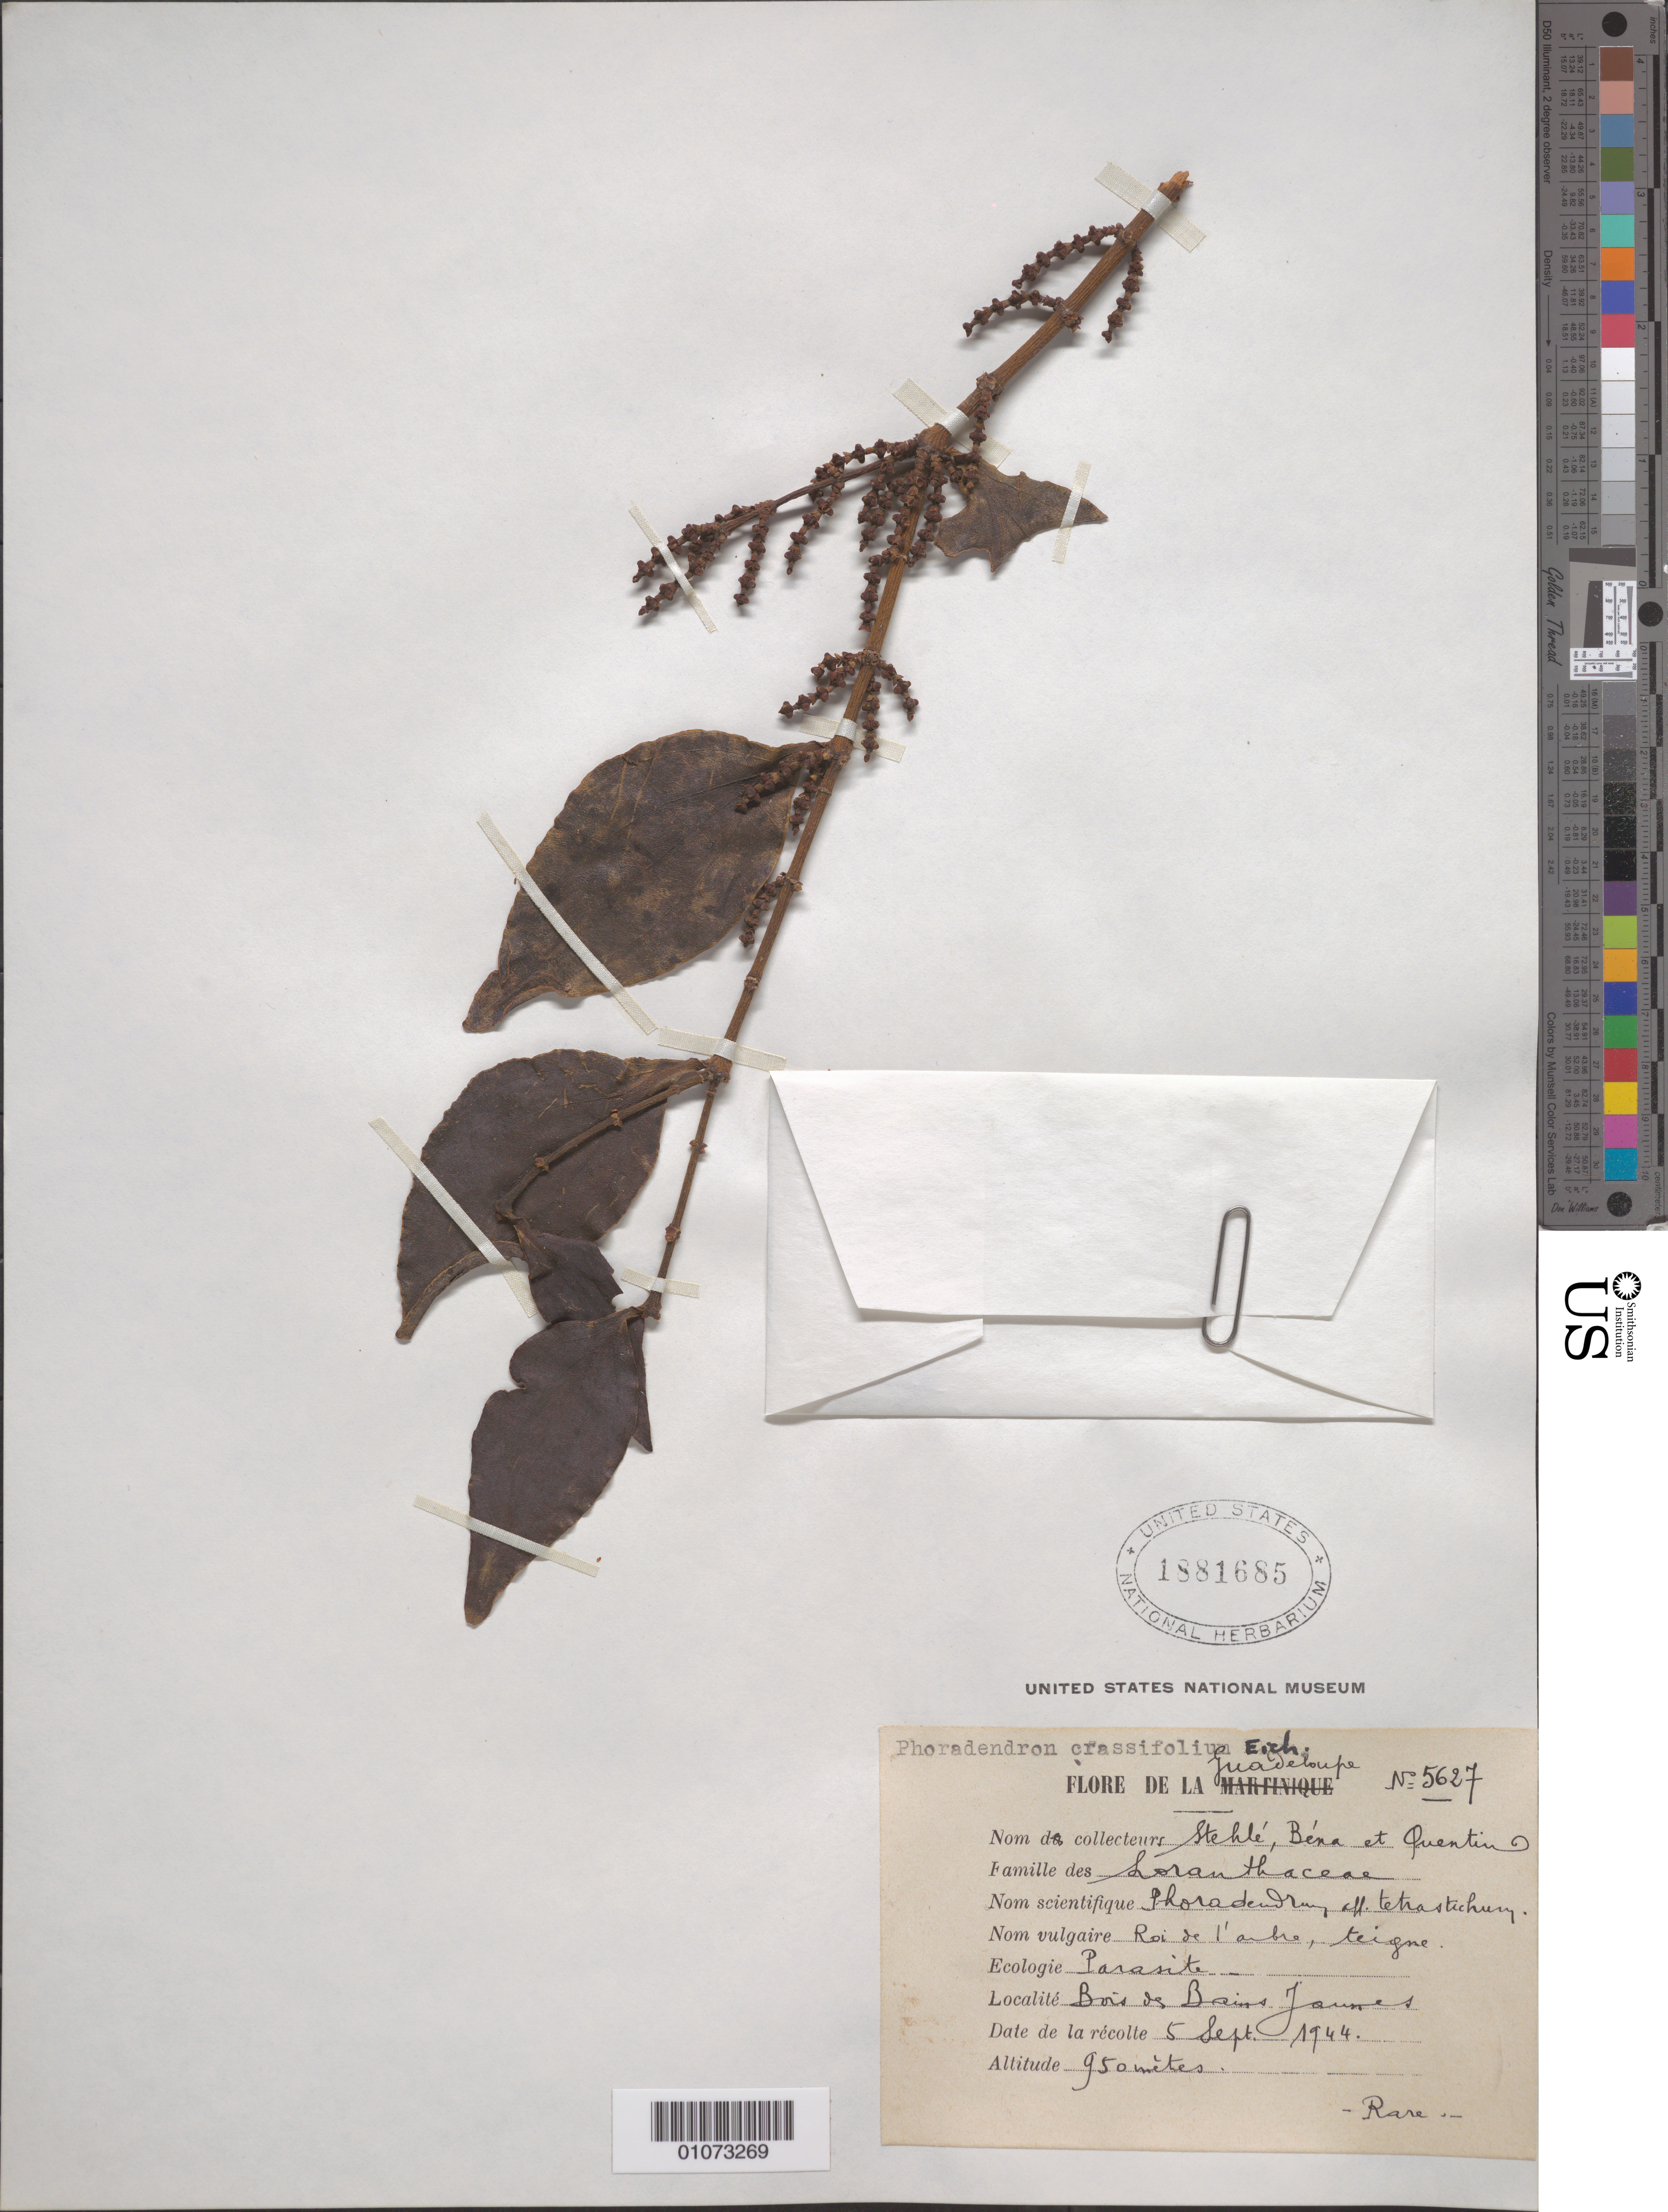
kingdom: Plantae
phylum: Tracheophyta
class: Magnoliopsida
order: Santalales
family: Viscaceae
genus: Phoradendron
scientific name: Phoradendron crassifolium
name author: (Pohl ex DC.) Eichler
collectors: H. Stehlé, R. Béna & R. Quentin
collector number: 5627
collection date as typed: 05 Sep 1944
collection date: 1944-09-05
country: Guadeloupe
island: Basse Terre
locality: Bois de Bains Jaunes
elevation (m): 950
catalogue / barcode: US 1881685